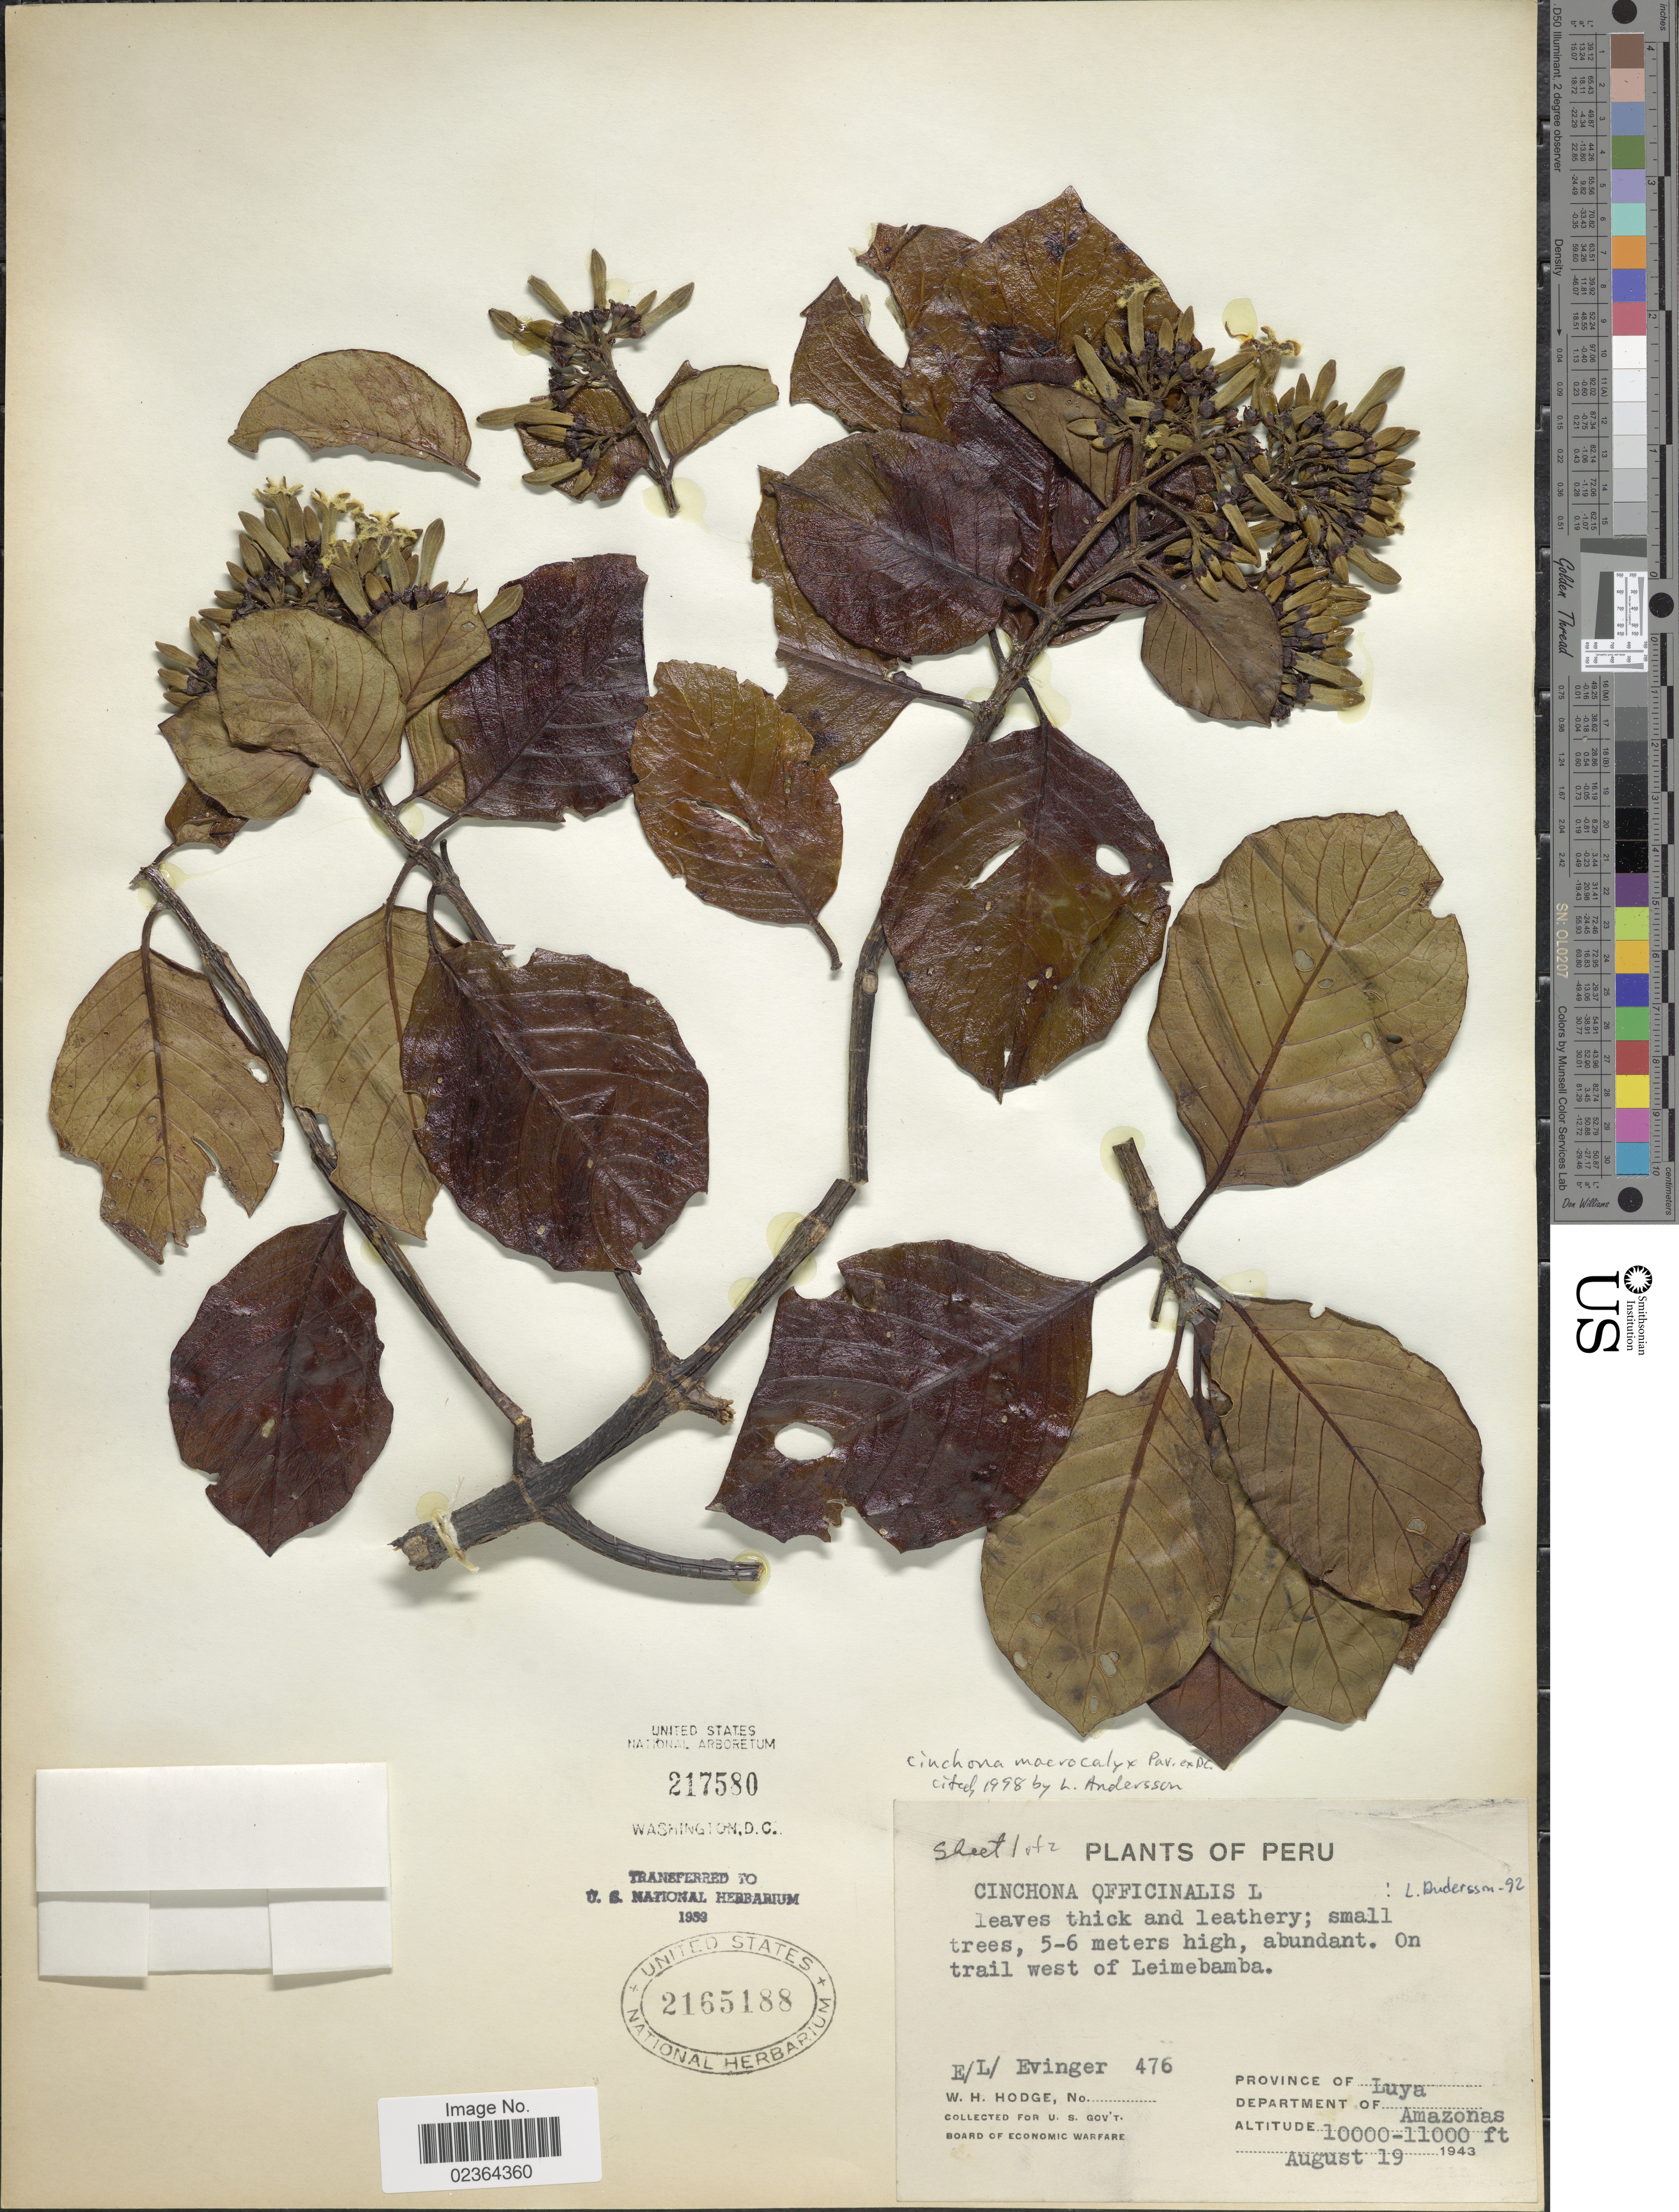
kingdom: Plantae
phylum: Tracheophyta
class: Magnoliopsida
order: Gentianales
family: Rubiaceae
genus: Cinchona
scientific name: Cinchona macrocalyx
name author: Pav. ex DC.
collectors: E. Evinger & W. Hodge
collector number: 476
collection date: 1943-08-19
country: Peru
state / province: Amazonas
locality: On trail west of Leimebamba, Province of Luya, Departament of Amazonas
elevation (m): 3048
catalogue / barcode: US 2165188